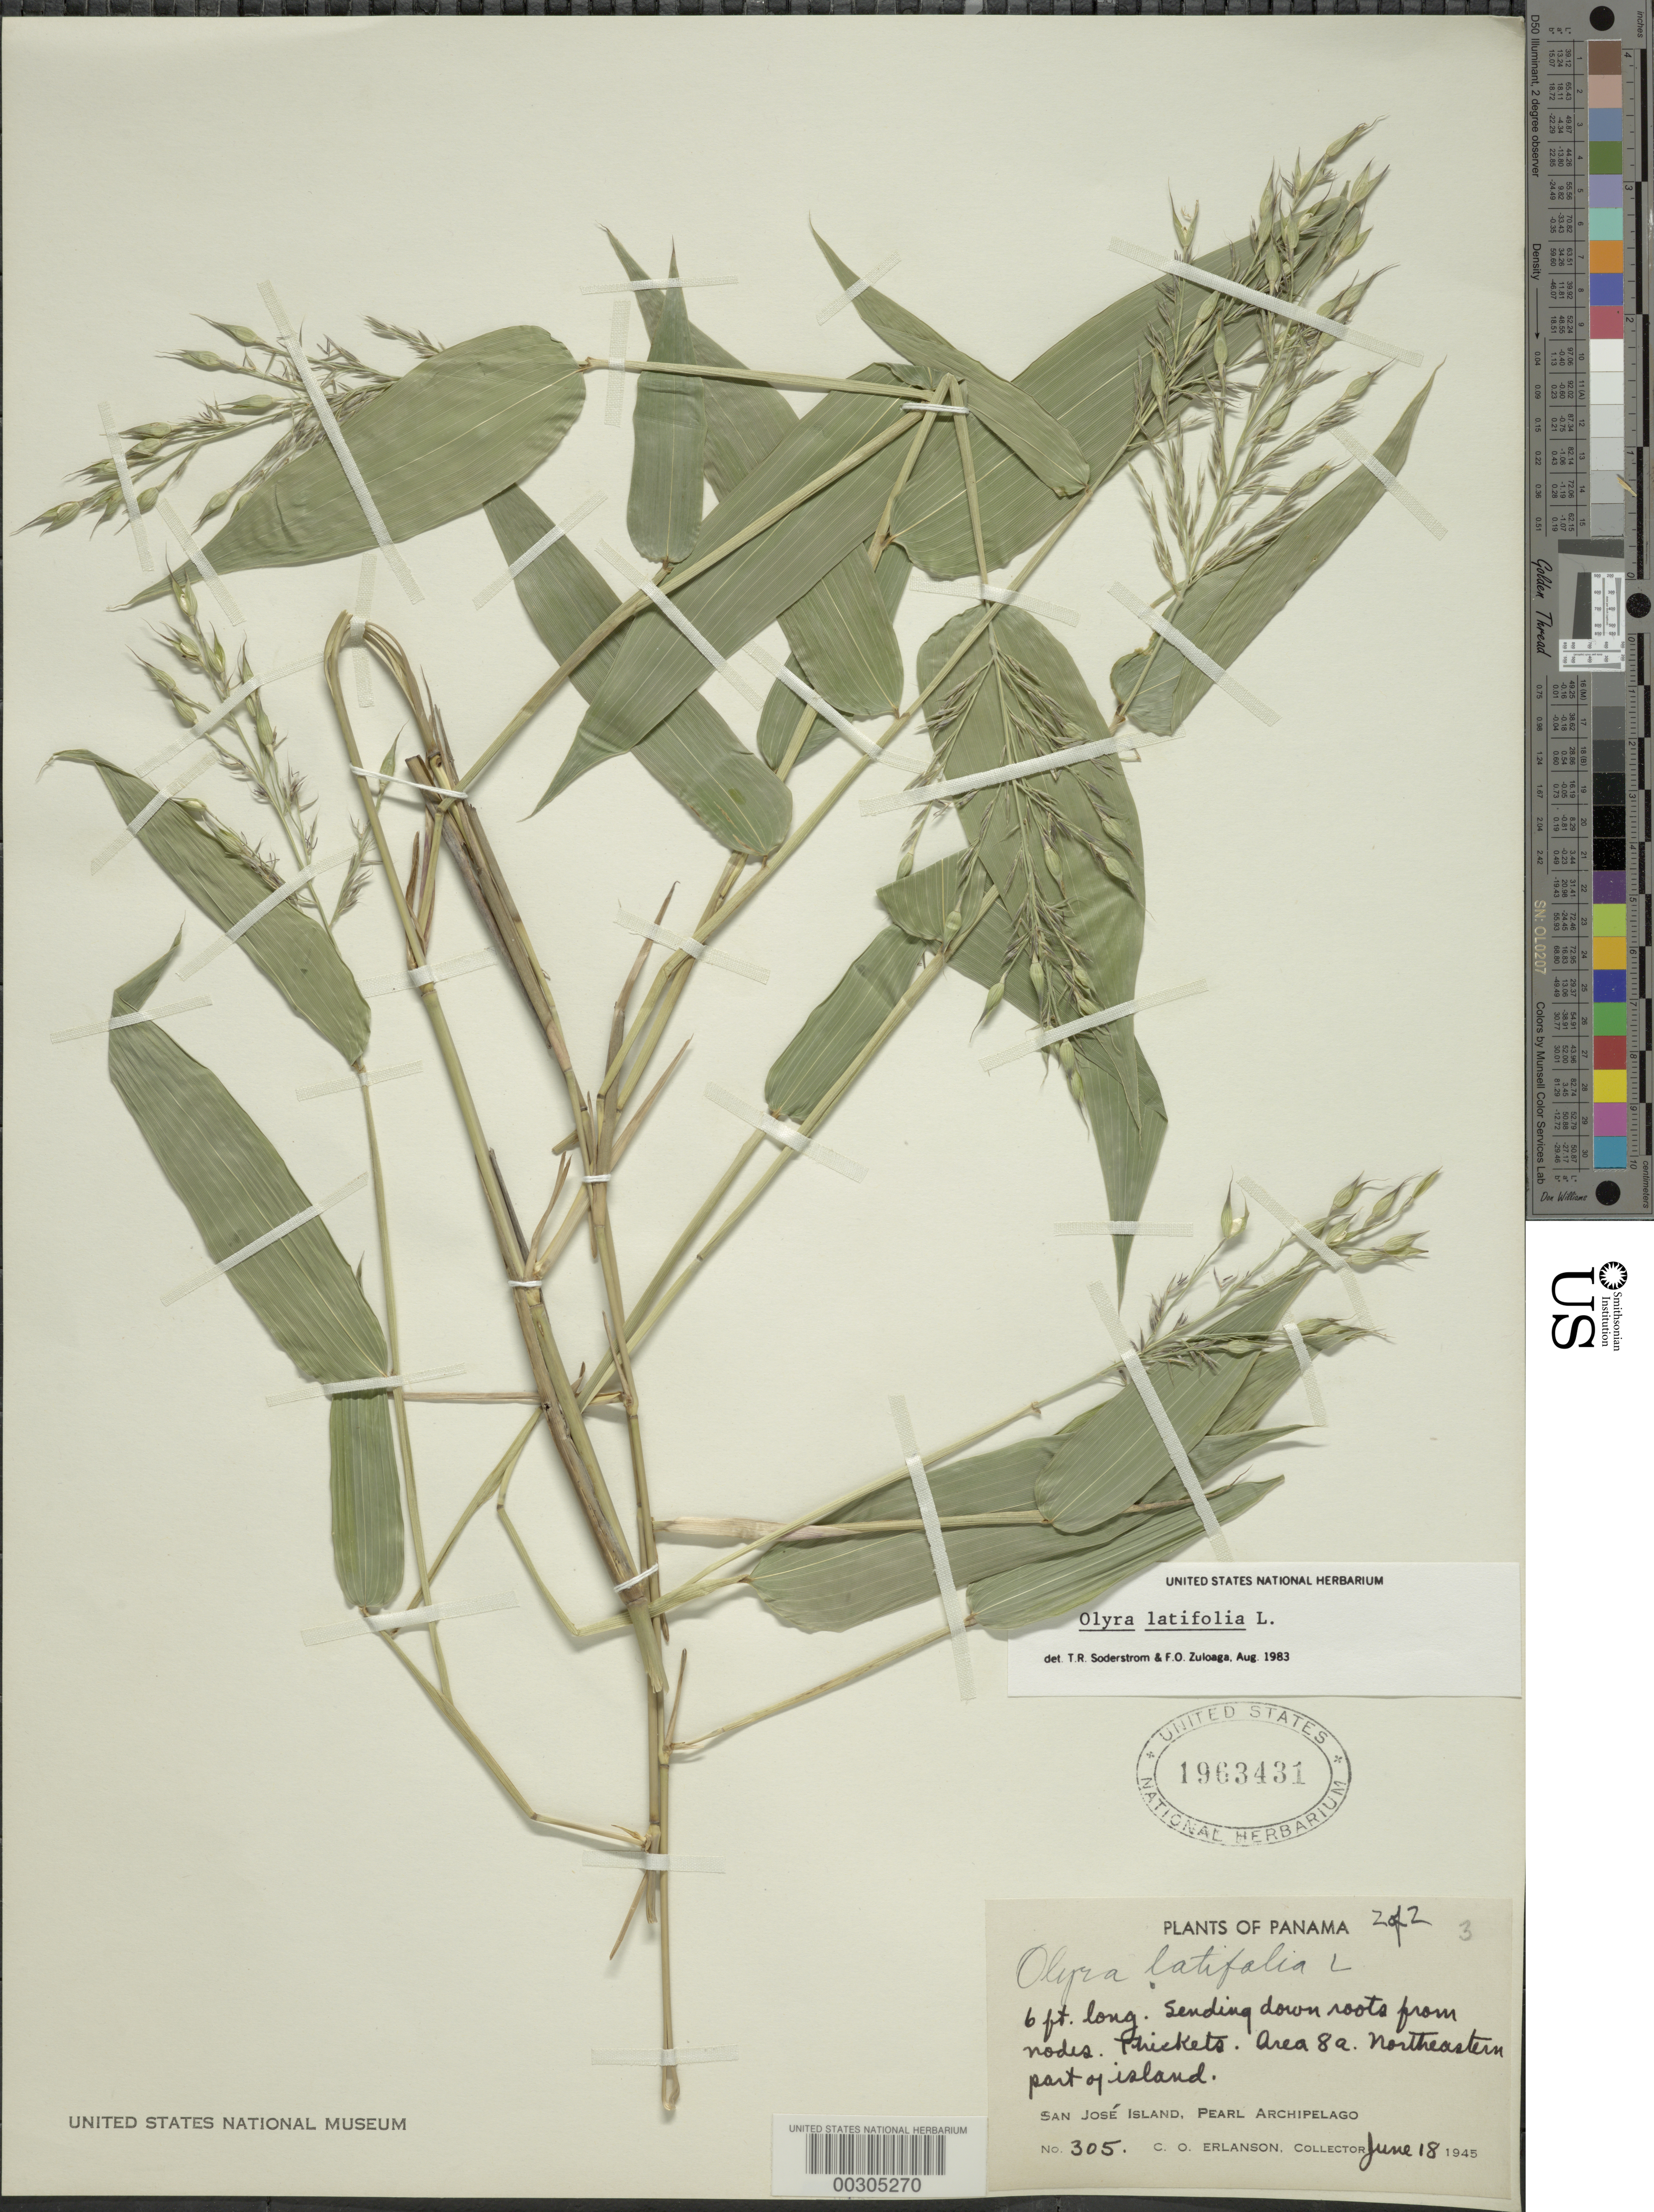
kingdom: Plantae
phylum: Tracheophyta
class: Liliopsida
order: Poales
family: Poaceae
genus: Olyra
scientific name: Olyra latifolia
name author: L.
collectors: C. O. Erlanson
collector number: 305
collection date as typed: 18 Jun 1945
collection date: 1945-06-18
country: Panama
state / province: Panamá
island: San José Island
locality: Arch. de las Perlas, Gulf of Panama [Perlas Is.]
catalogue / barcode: US 1963431